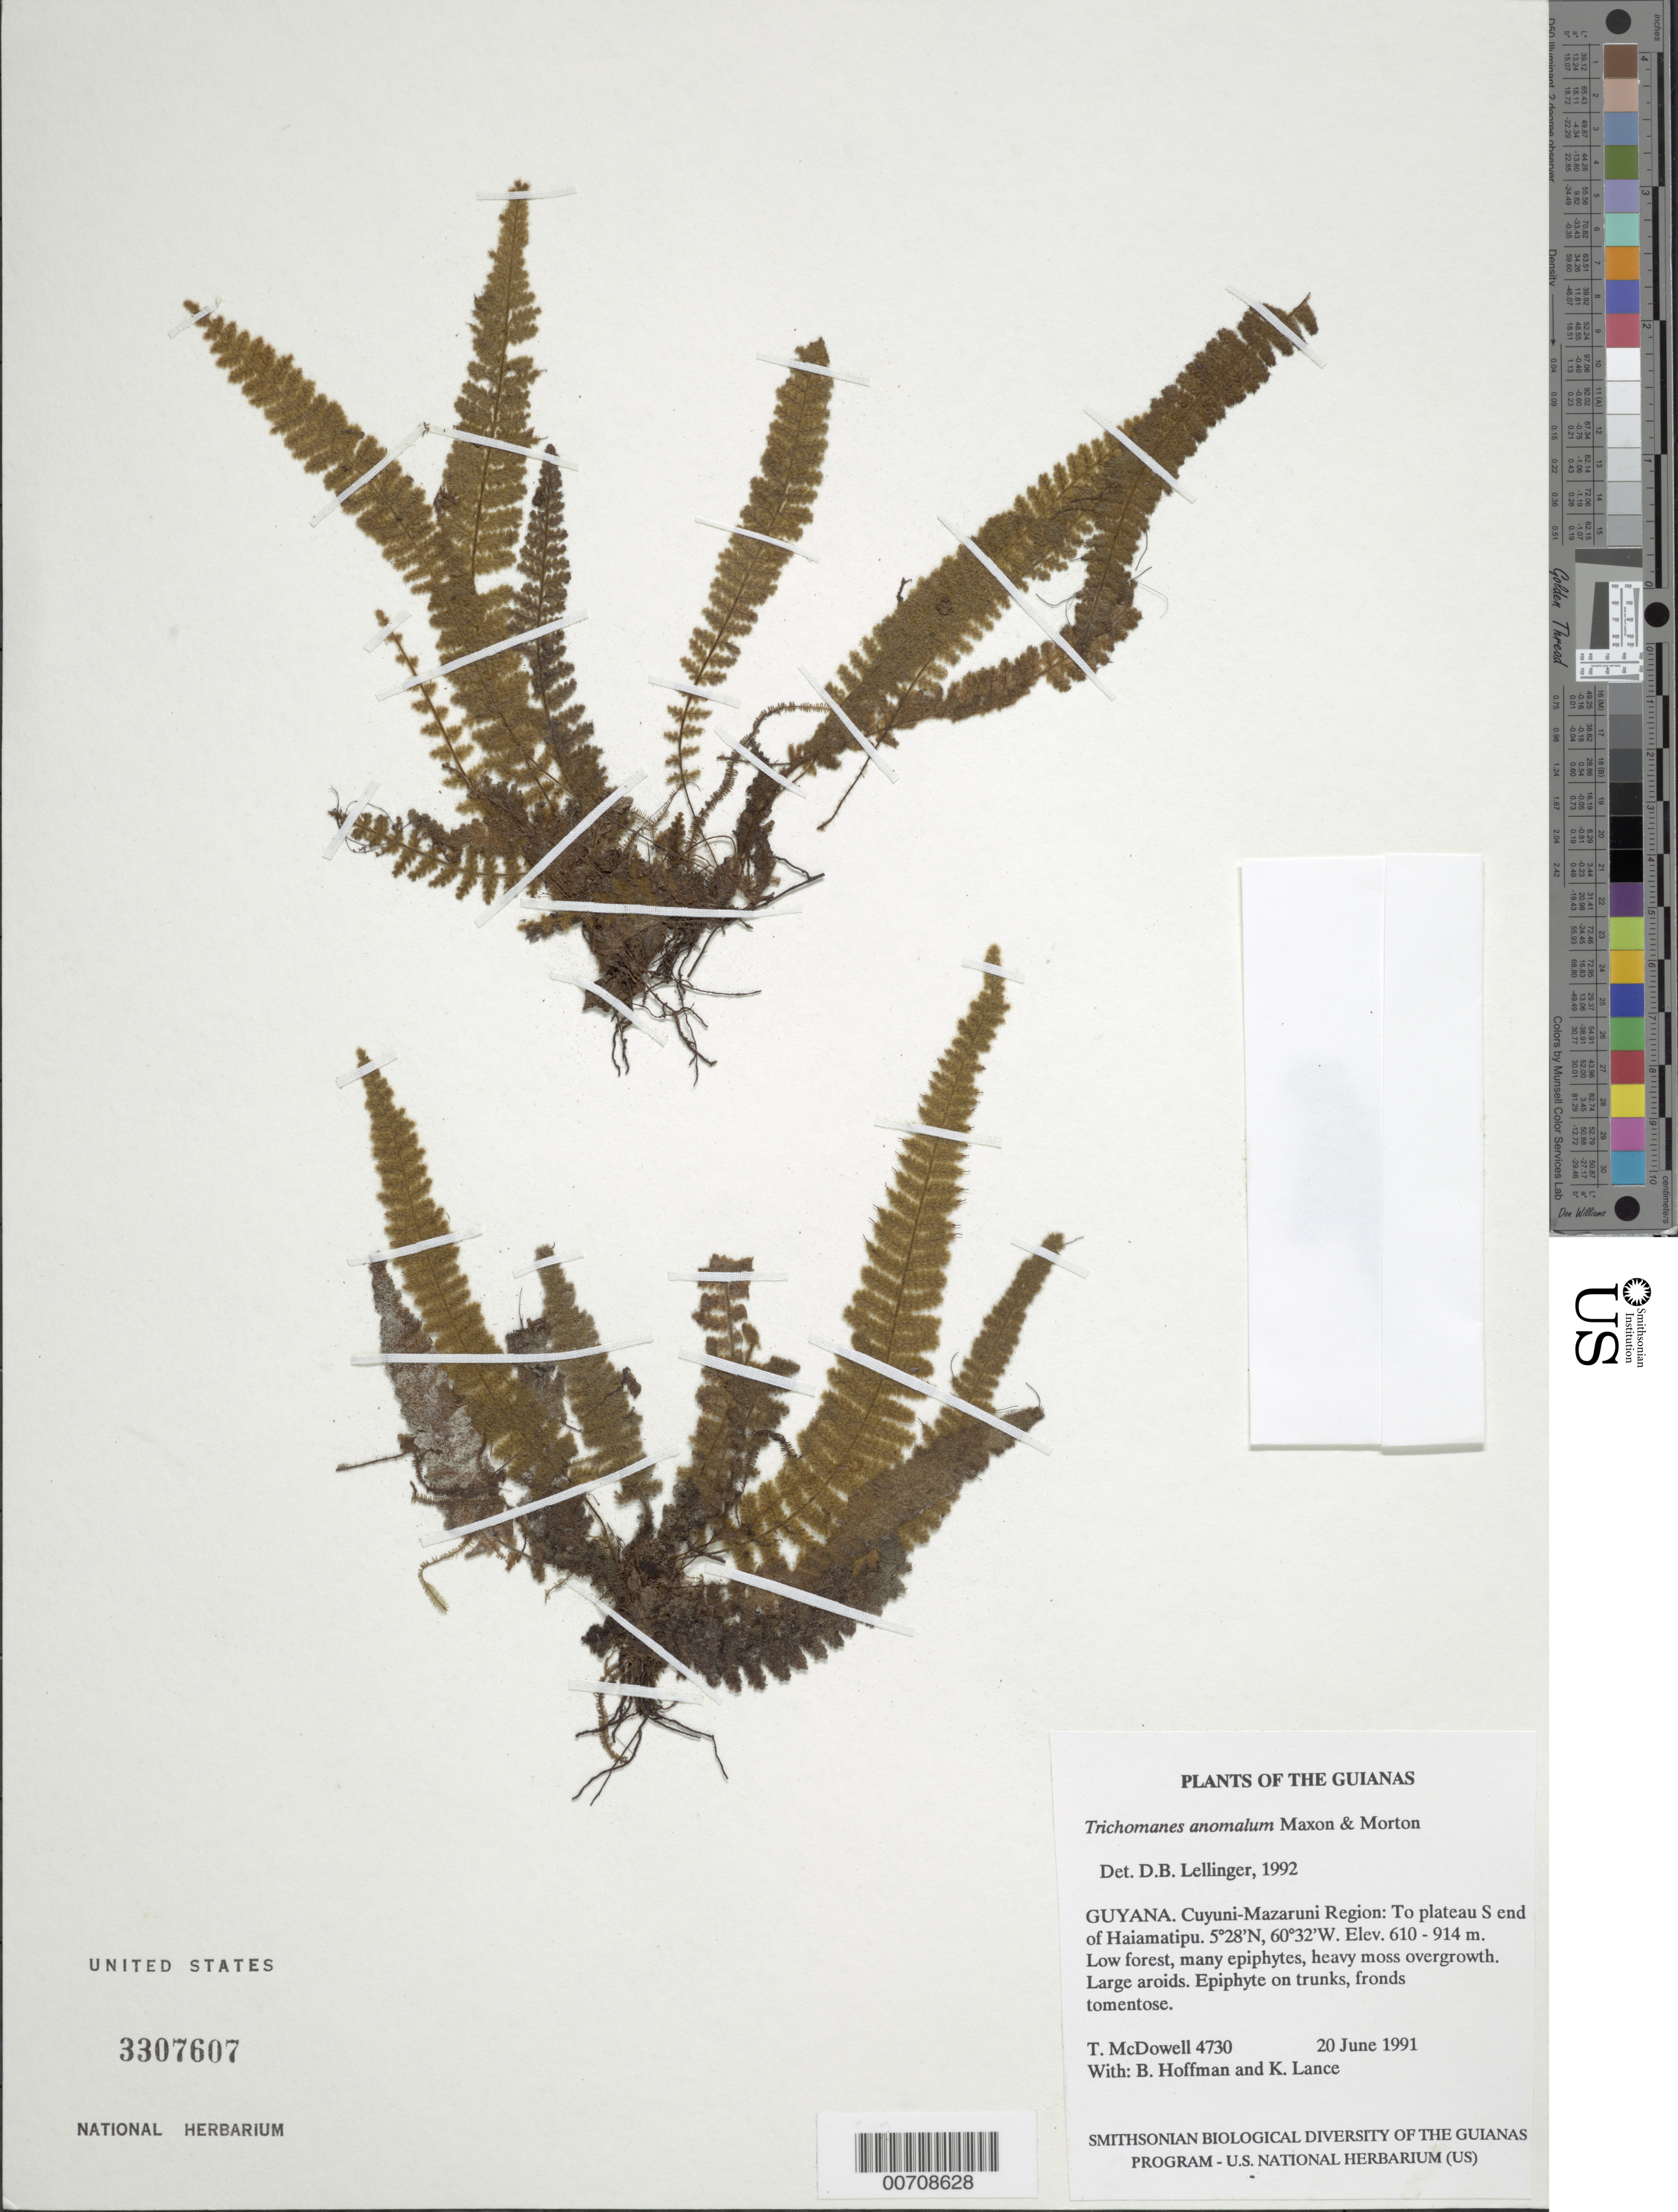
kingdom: Plantae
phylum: Tracheophyta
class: Polypodiopsida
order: Hymenophyllales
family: Hymenophyllaceae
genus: Trichomanes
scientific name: Trichomanes anomalum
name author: Maxon & C.V. Morton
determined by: Lellinger, David B., (BOT), Smithsonian Institution - National Museum of Natural History (UNITED STATES)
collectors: T. McDowell, B. Hoffman & K. Lance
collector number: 4730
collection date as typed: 20 June 1991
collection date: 1991-06-20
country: Guyana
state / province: Cuyuni-Mazaruni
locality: To plateau at South end of Haiamatipu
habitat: Low forest, many epiphytes, heavy moss overgrowth. Large aroids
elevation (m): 610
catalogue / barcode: US 3307607